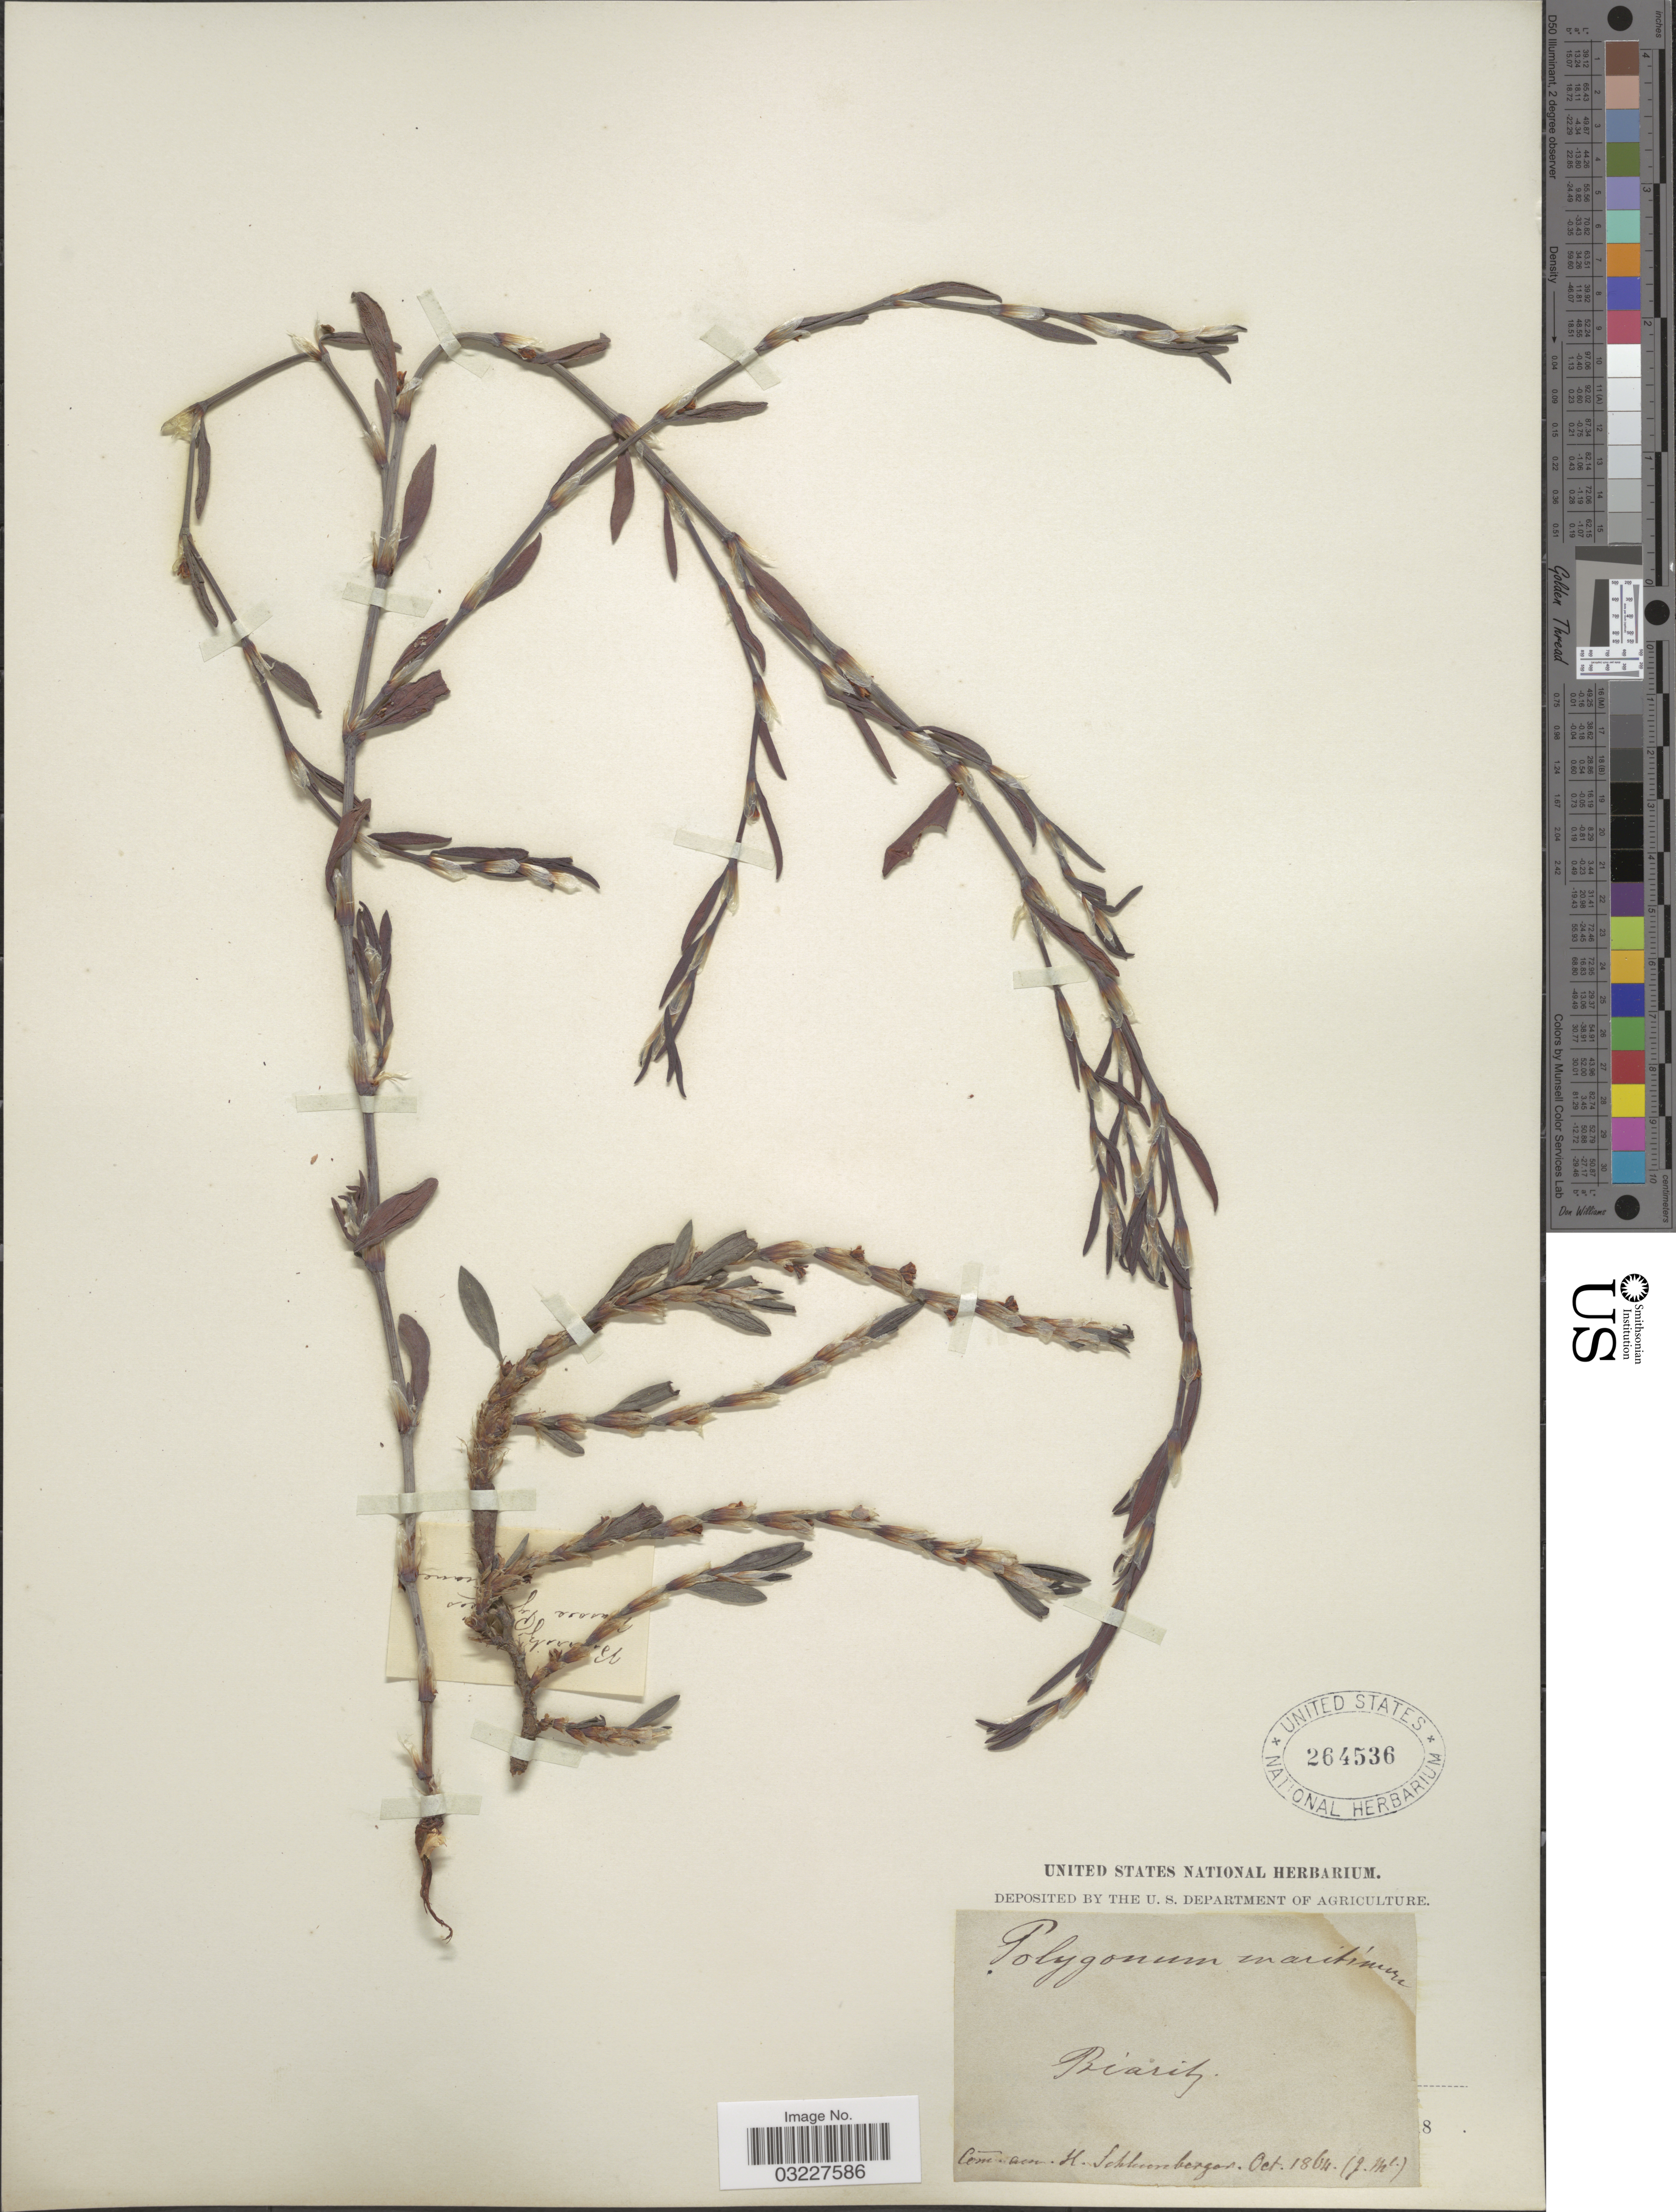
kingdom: Plantae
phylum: Tracheophyta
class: Magnoliopsida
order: Caryophyllales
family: Polygonaceae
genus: Polygonum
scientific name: Polygonum maritimum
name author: L.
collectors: ex herb. United States National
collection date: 1864-10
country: France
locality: Biaritz.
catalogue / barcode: US 264536